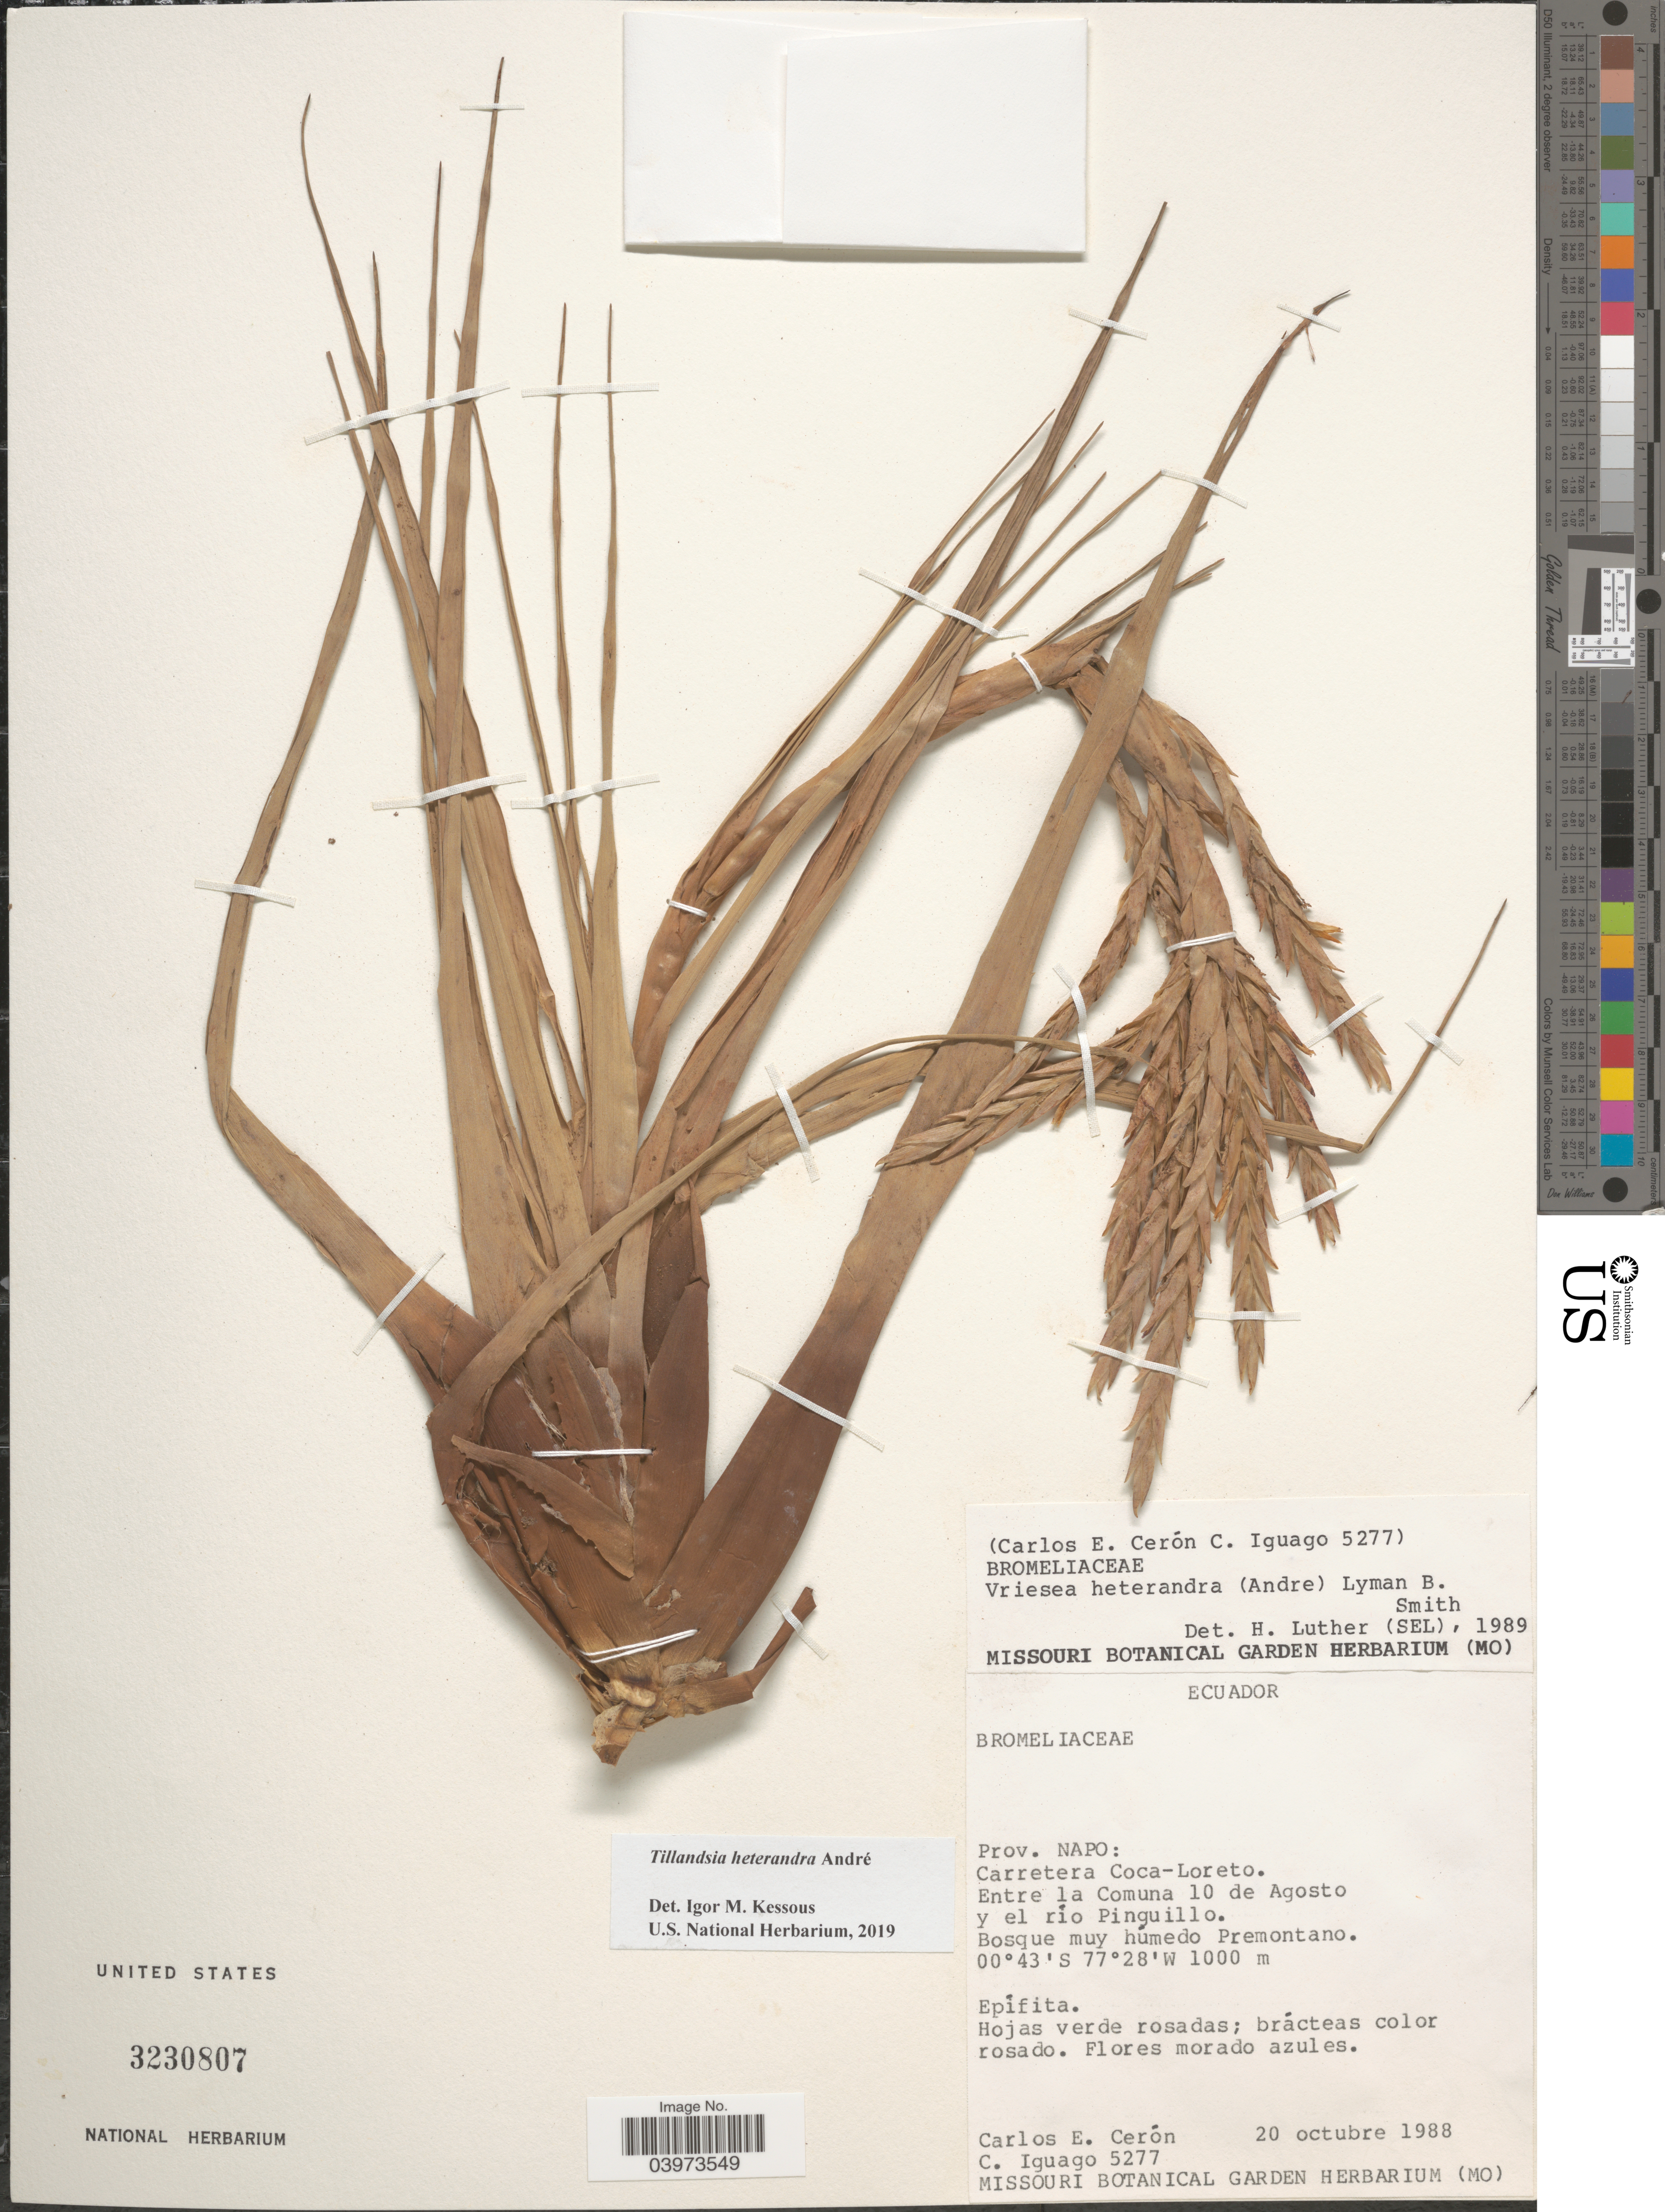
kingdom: Plantae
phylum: Tracheophyta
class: Liliopsida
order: Poales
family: Bromeliaceae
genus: Tillandsia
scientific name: Tillandsia heterandra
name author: André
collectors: C. E. Cerón M. & C. Iguago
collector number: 5277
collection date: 1988-10-20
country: Ecuador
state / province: Napo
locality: Carretera Coca-Loreto. Entre la Comuna 10 de Agosto y el río Pinguillo.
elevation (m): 1000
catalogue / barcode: US 3230807